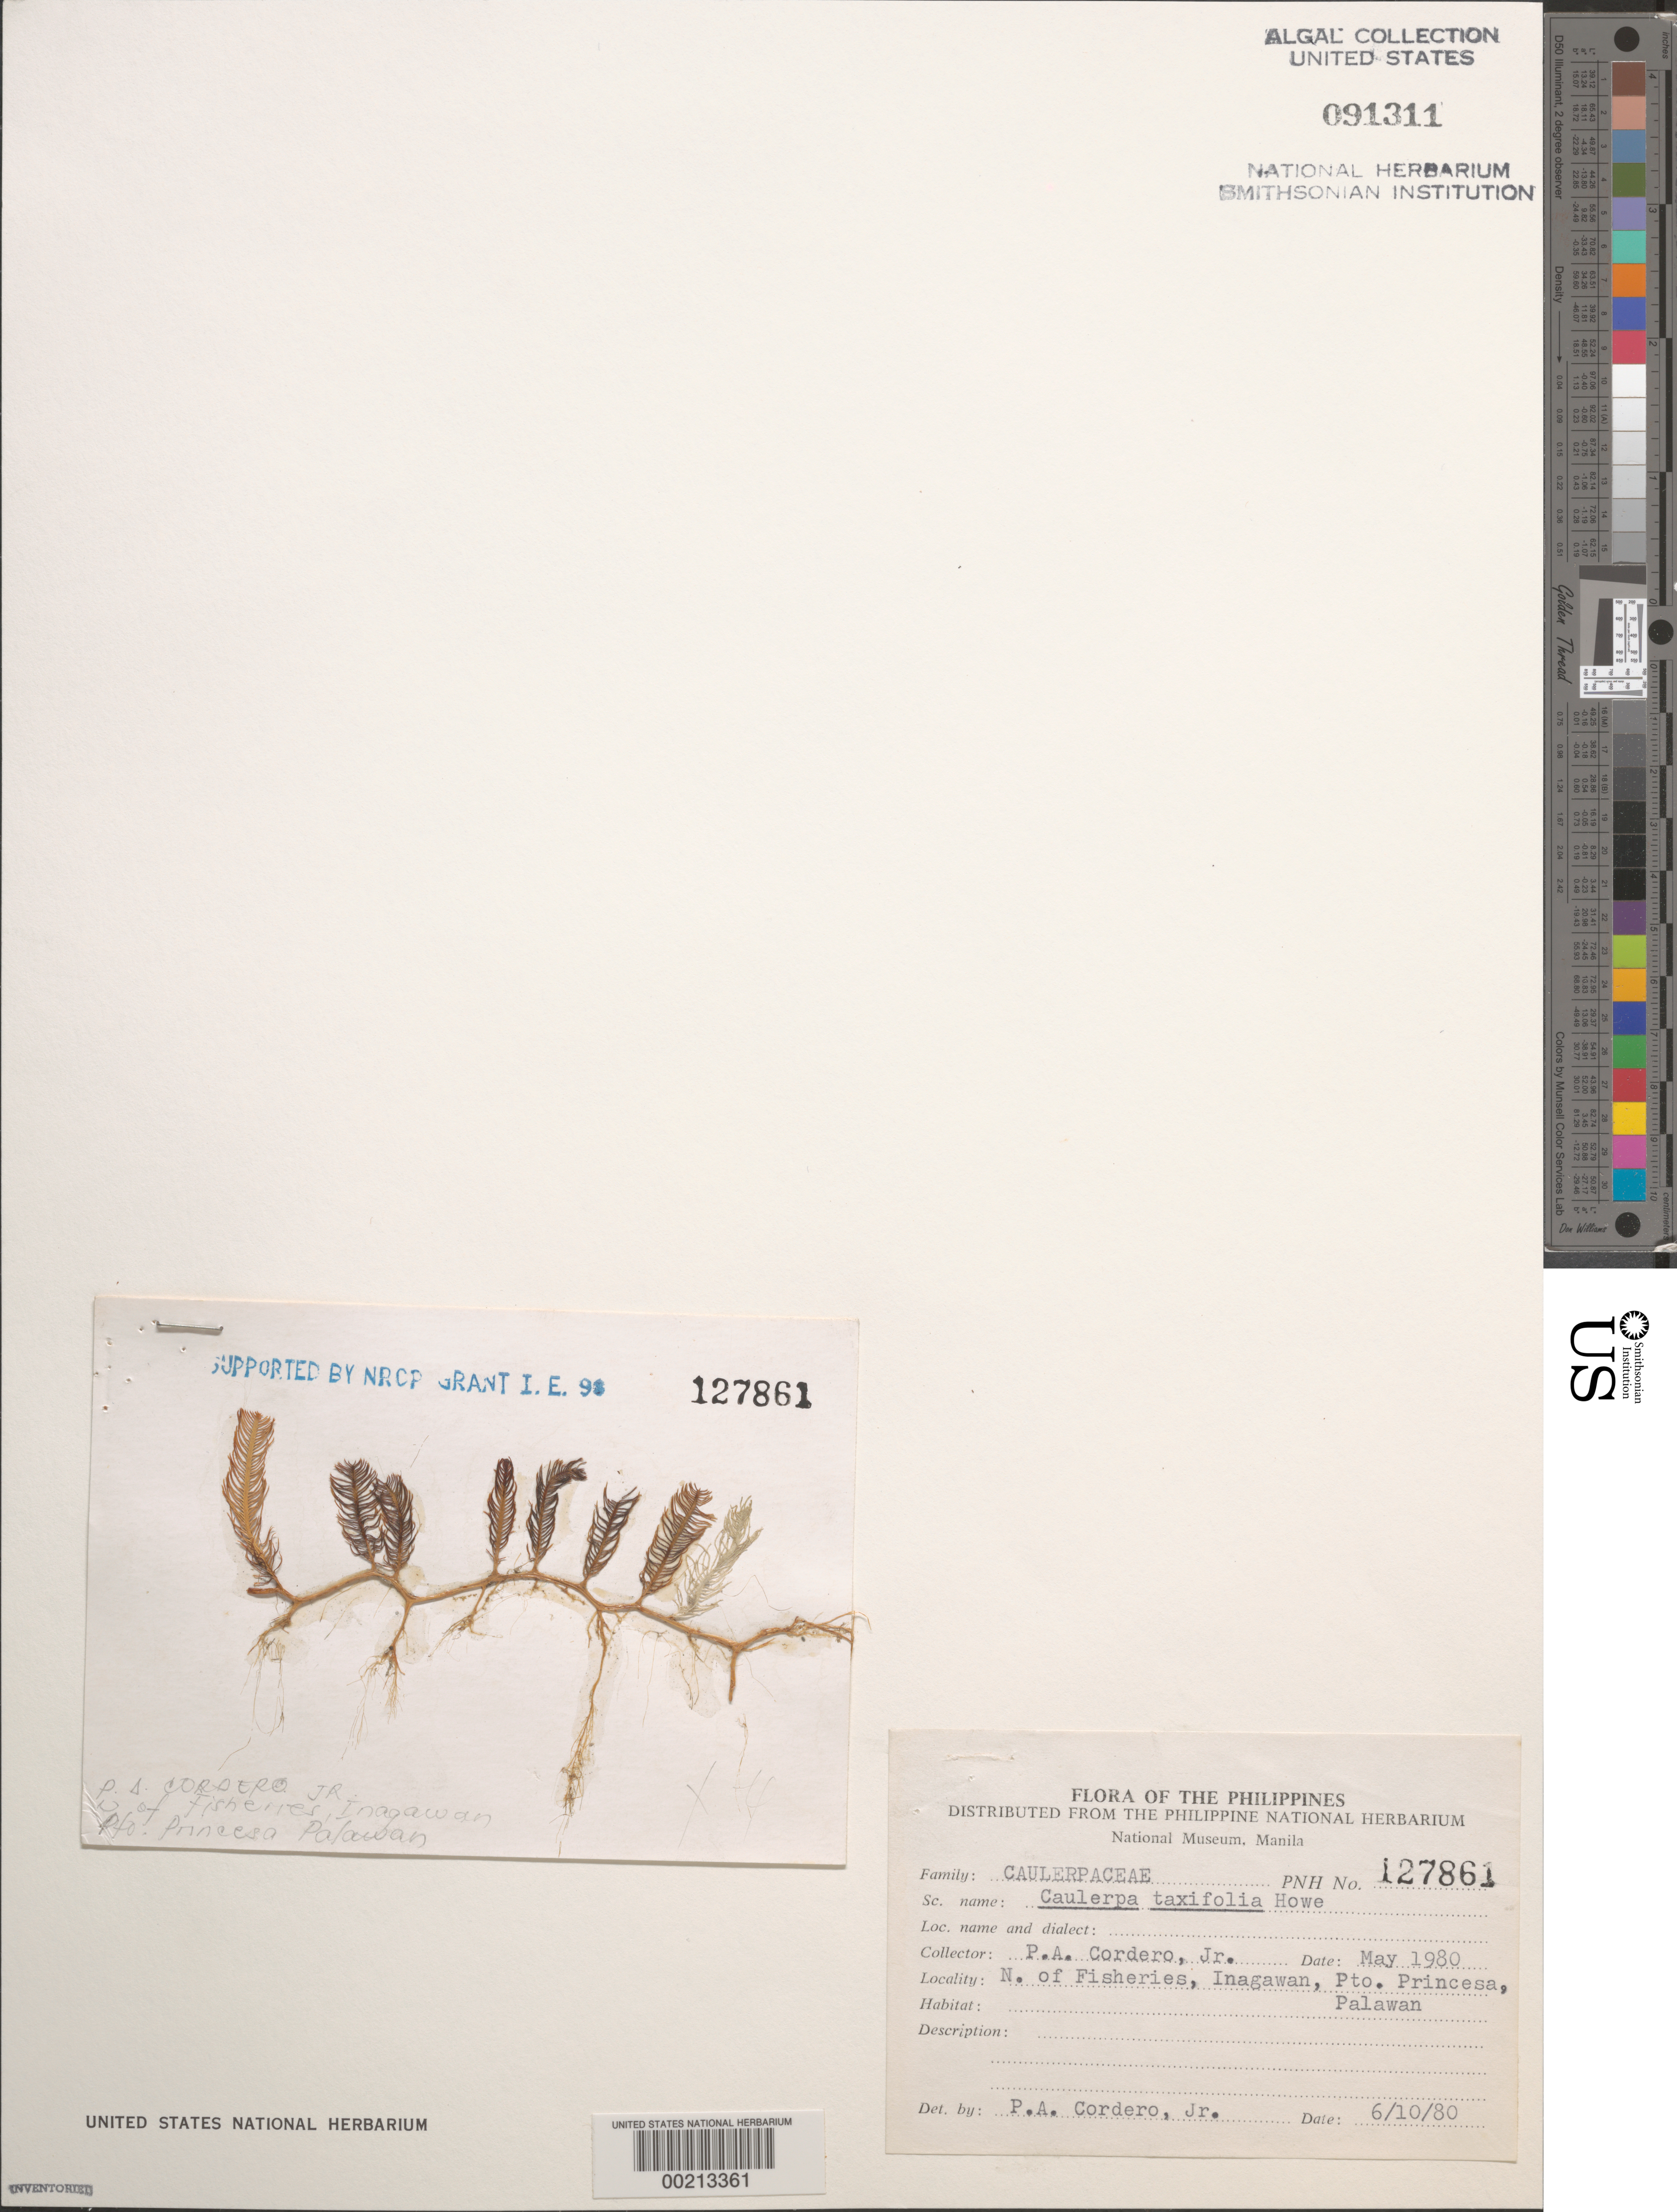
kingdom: Plantae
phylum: Chlorophyta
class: Ulvophyceae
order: Bryopsidales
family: Caulerpaceae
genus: Caulerpa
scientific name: Caulerpa taxifolia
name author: (M. Vahl) C. Agardh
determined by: Cordero, P. A., Jr.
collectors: P. A. Cordero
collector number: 127861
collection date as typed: May 1980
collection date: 1980-05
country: Philippines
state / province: Mimaropa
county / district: Palawan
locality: Inagawan, puerto princesa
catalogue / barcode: US 91311